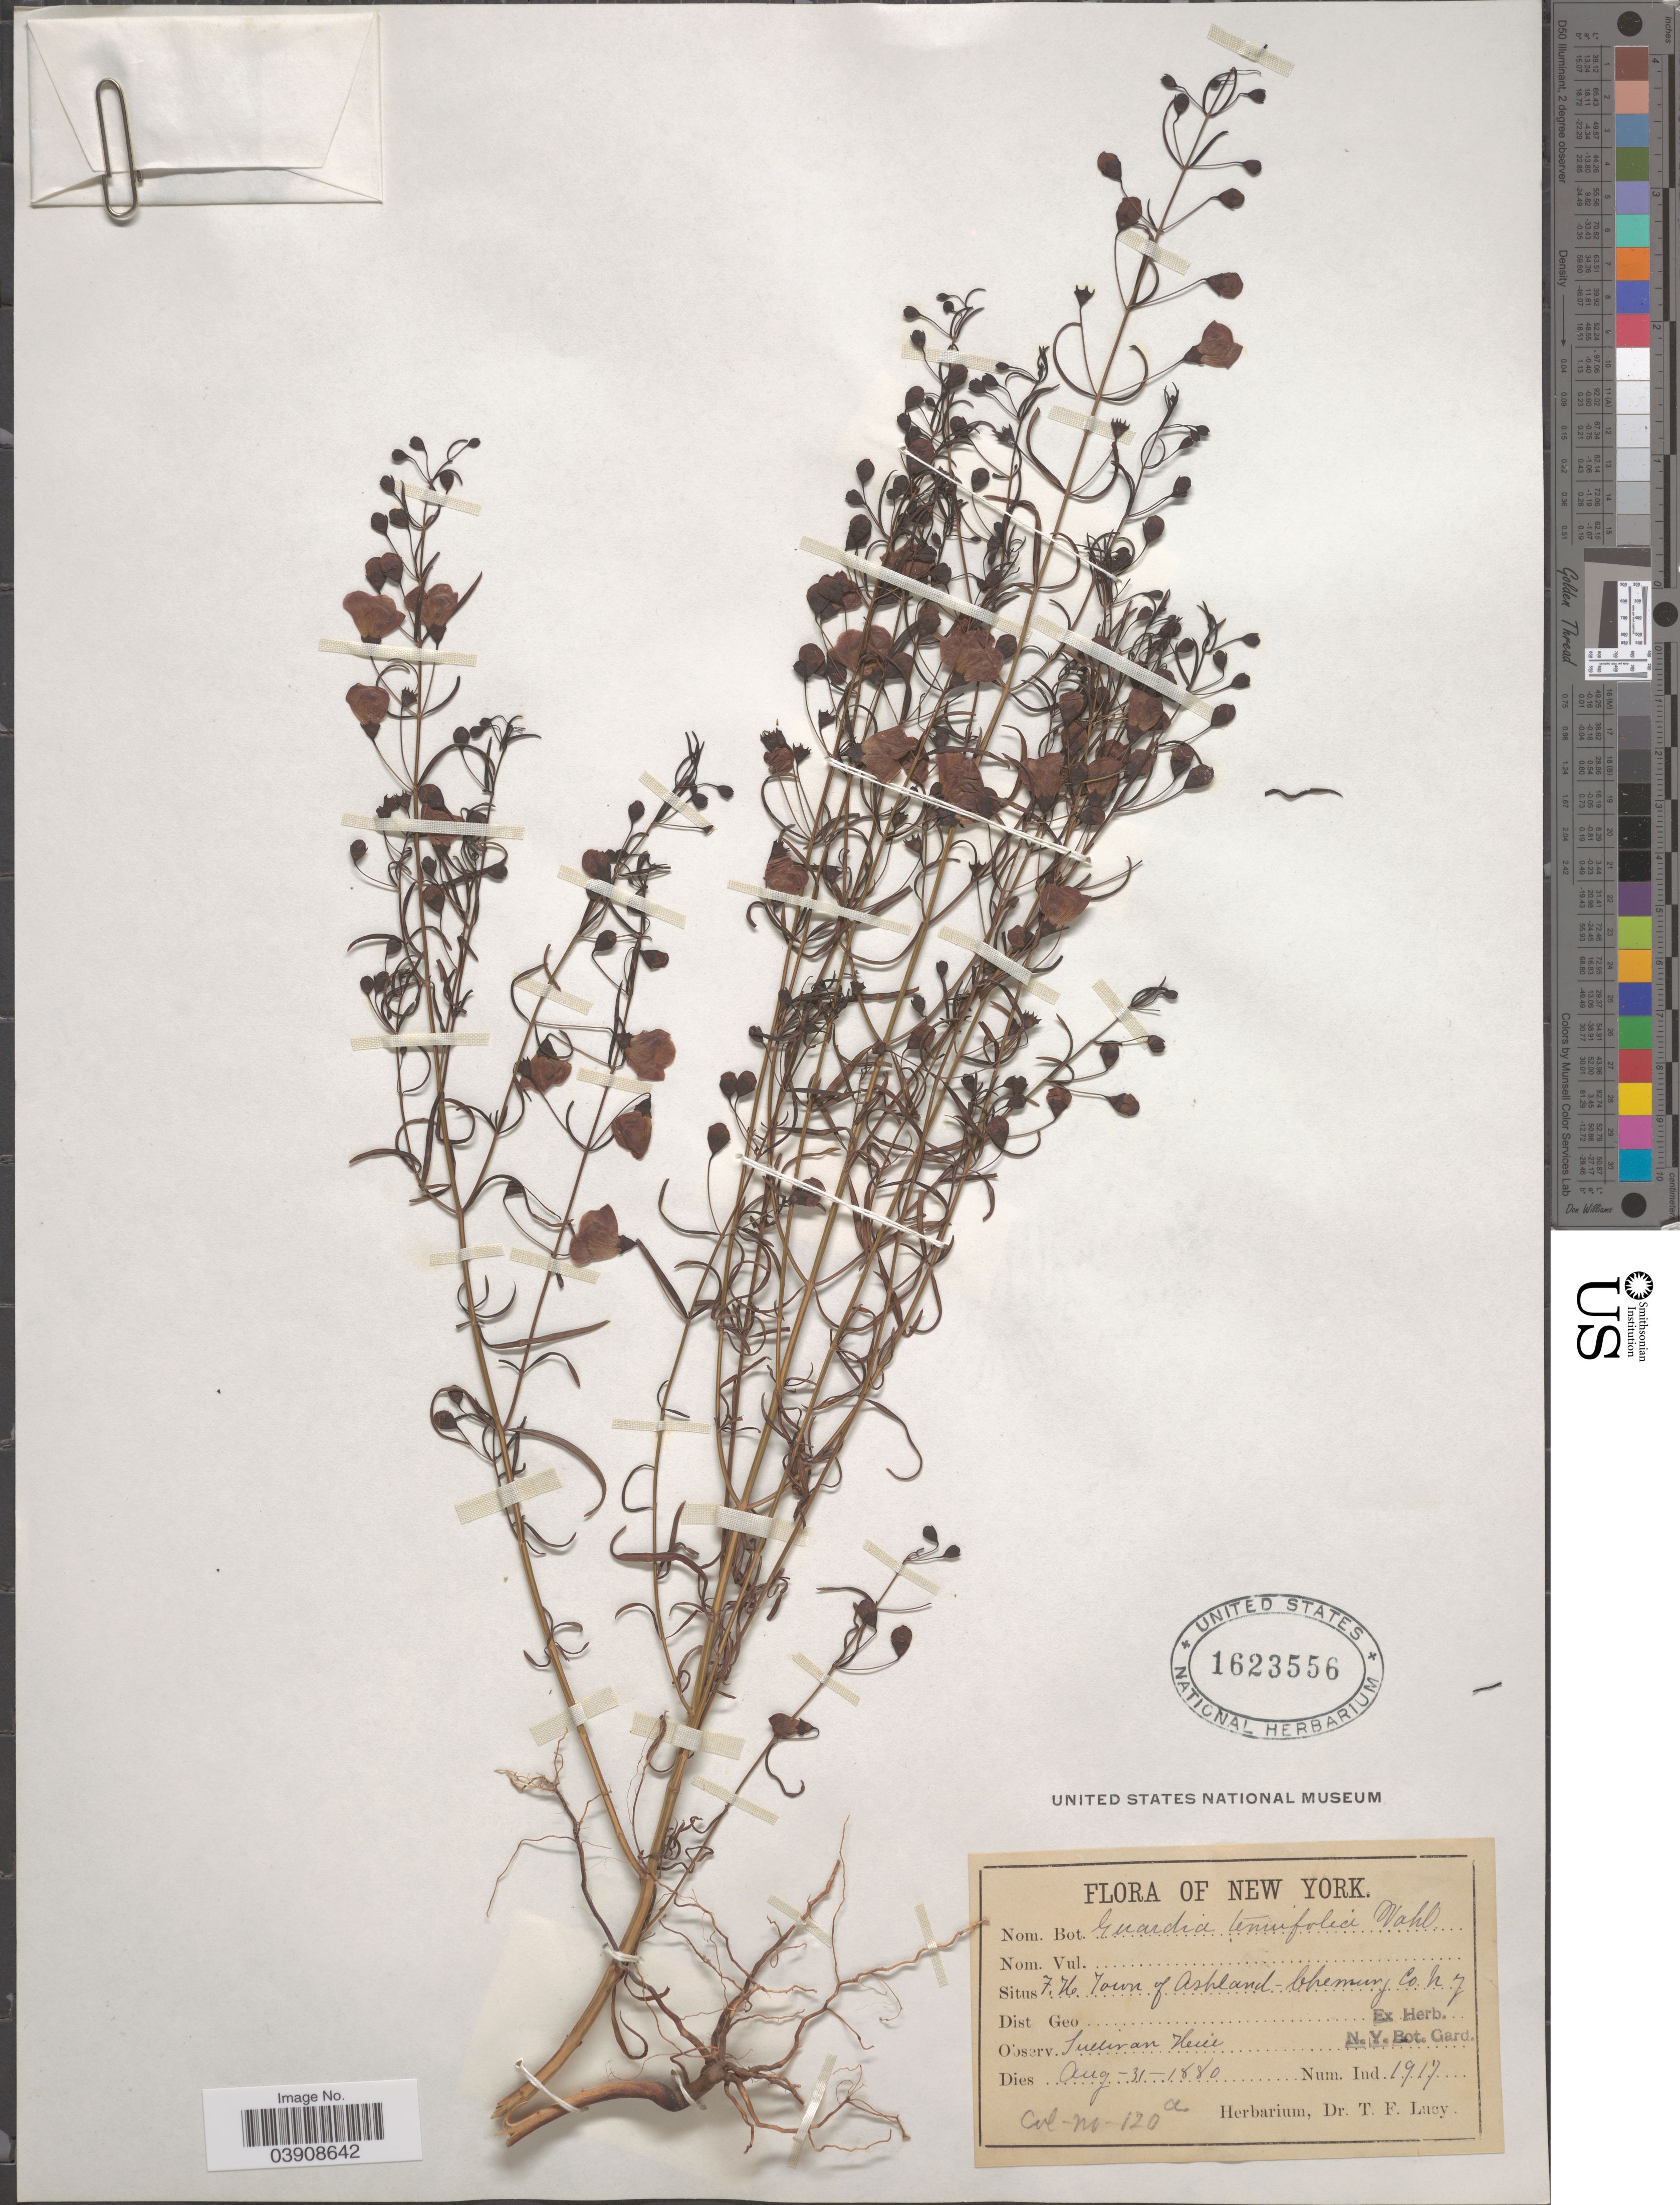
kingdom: Plantae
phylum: Tracheophyta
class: Magnoliopsida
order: Lamiales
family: Orobanchaceae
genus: Agalinis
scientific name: Agalinis tenuifolia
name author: (Vahl) Raf.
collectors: Ex herb. T. F. Lucy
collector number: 120a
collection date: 1880-08-31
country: United States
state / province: New York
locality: Situs F.H Town of Ashland-Chemung Co.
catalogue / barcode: US 1623556